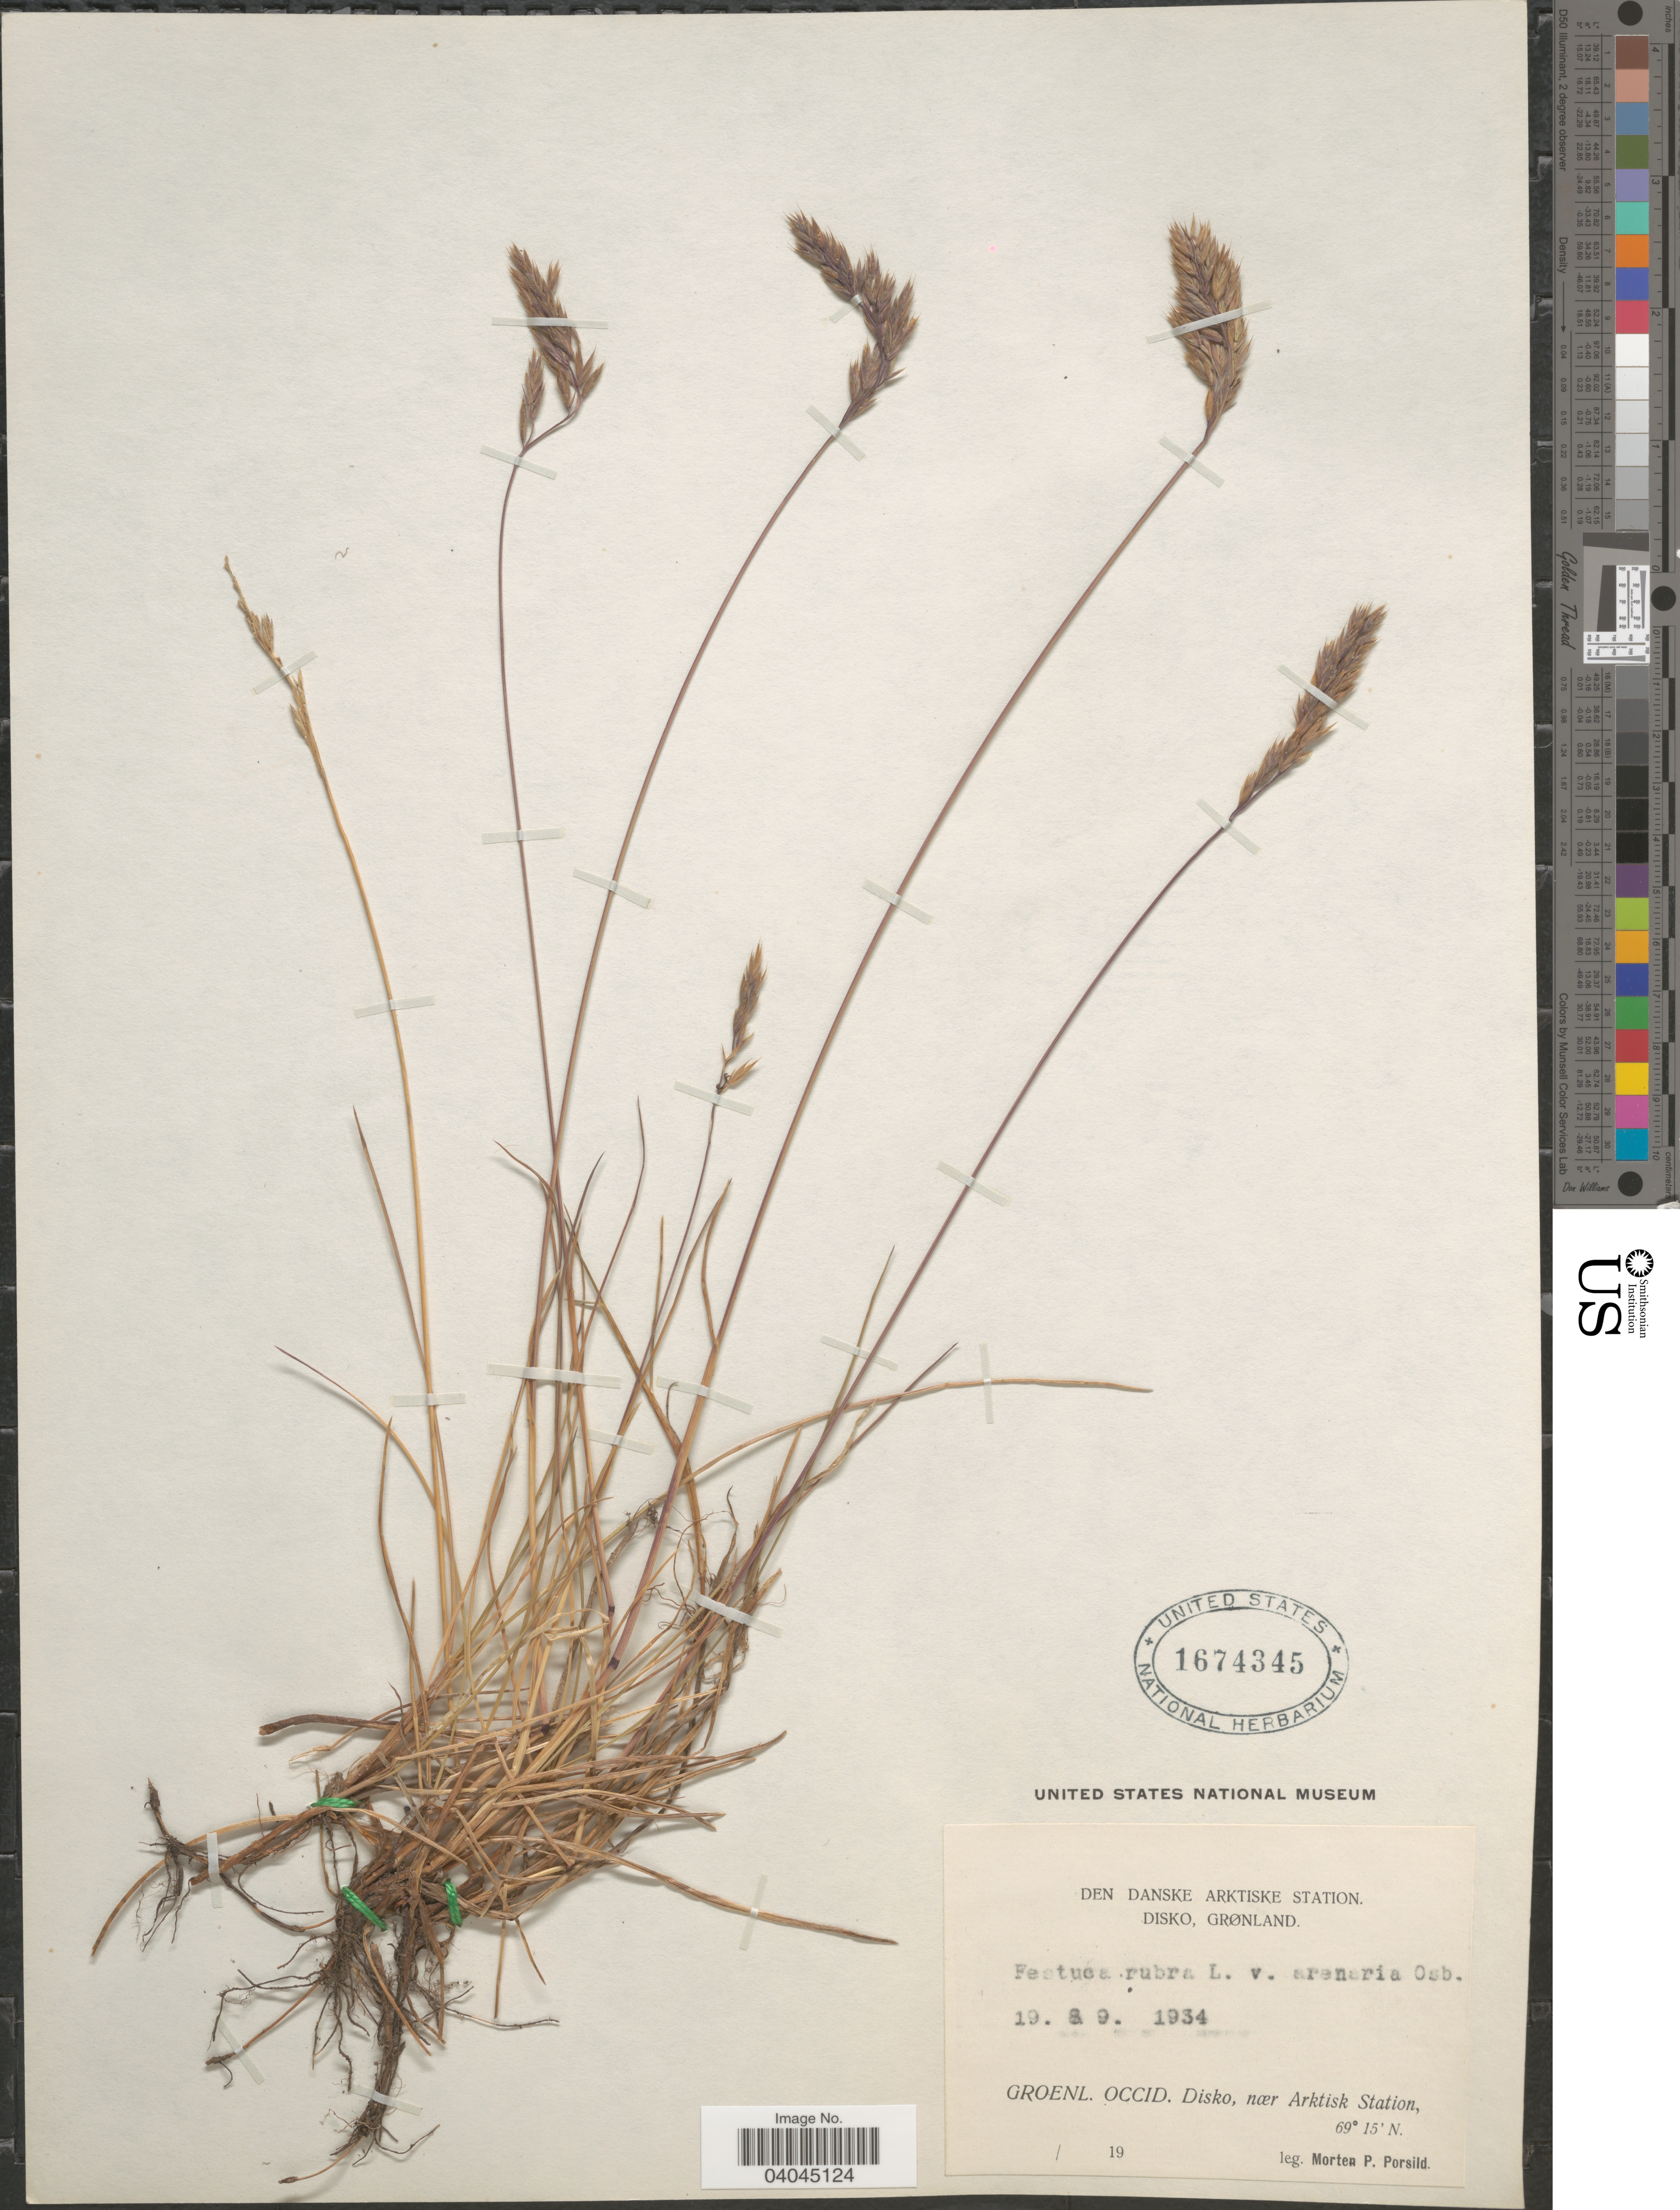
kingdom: Plantae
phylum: Tracheophyta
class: Liliopsida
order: Poales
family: Poaceae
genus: Festuca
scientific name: Festuca rubra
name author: L.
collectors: M. P. Porsild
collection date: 1934-09-19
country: Greenland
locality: Den Danske Arktiske Station. Disko. Grønland. Groenl. Occid. Disko, nær Arktisk Station.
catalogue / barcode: US 1674345